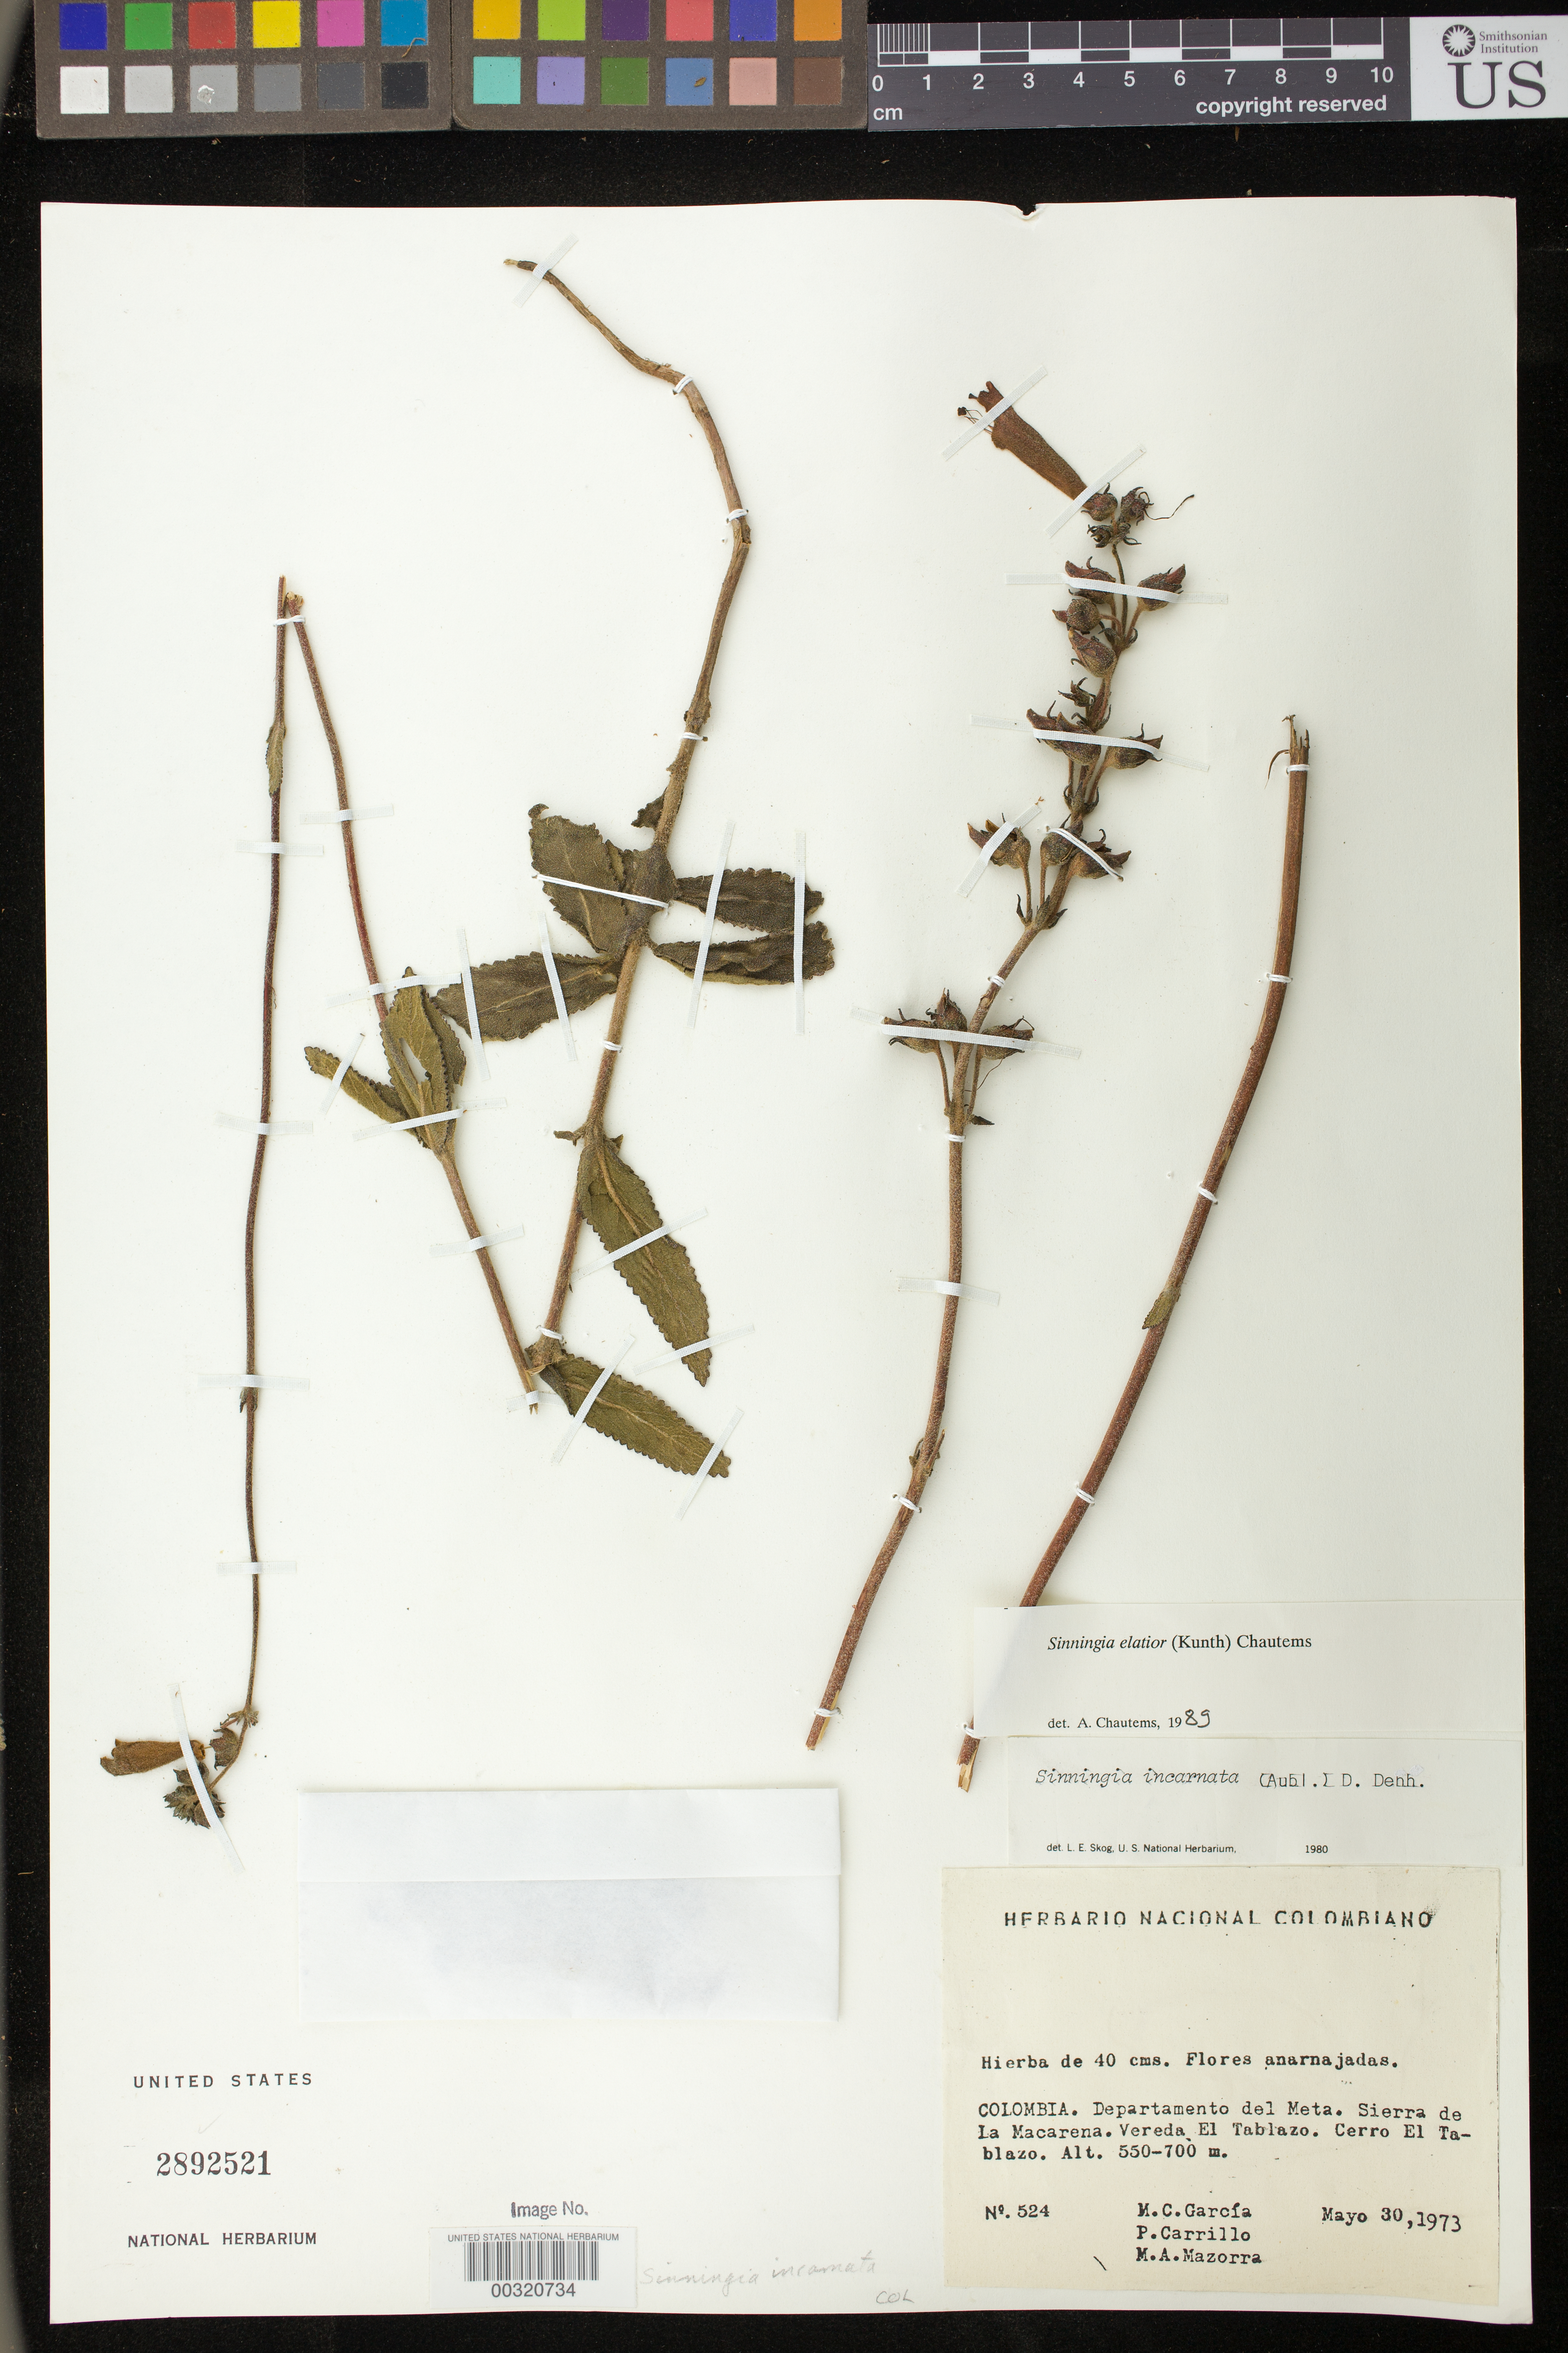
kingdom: Plantae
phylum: Tracheophyta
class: Magnoliopsida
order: Lamiales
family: Gesneriaceae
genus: Sinningia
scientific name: Sinningia elatior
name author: (Kunth) Chautems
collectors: M. C. García, P. Carrillo & M. Mazorra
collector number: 524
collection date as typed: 30 May 1973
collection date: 1973-05-30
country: Colombia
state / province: Meta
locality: Sierra de la Macarena, vereda El Tablazo, Cerro el Tablazo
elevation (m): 550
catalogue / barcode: US 2892521